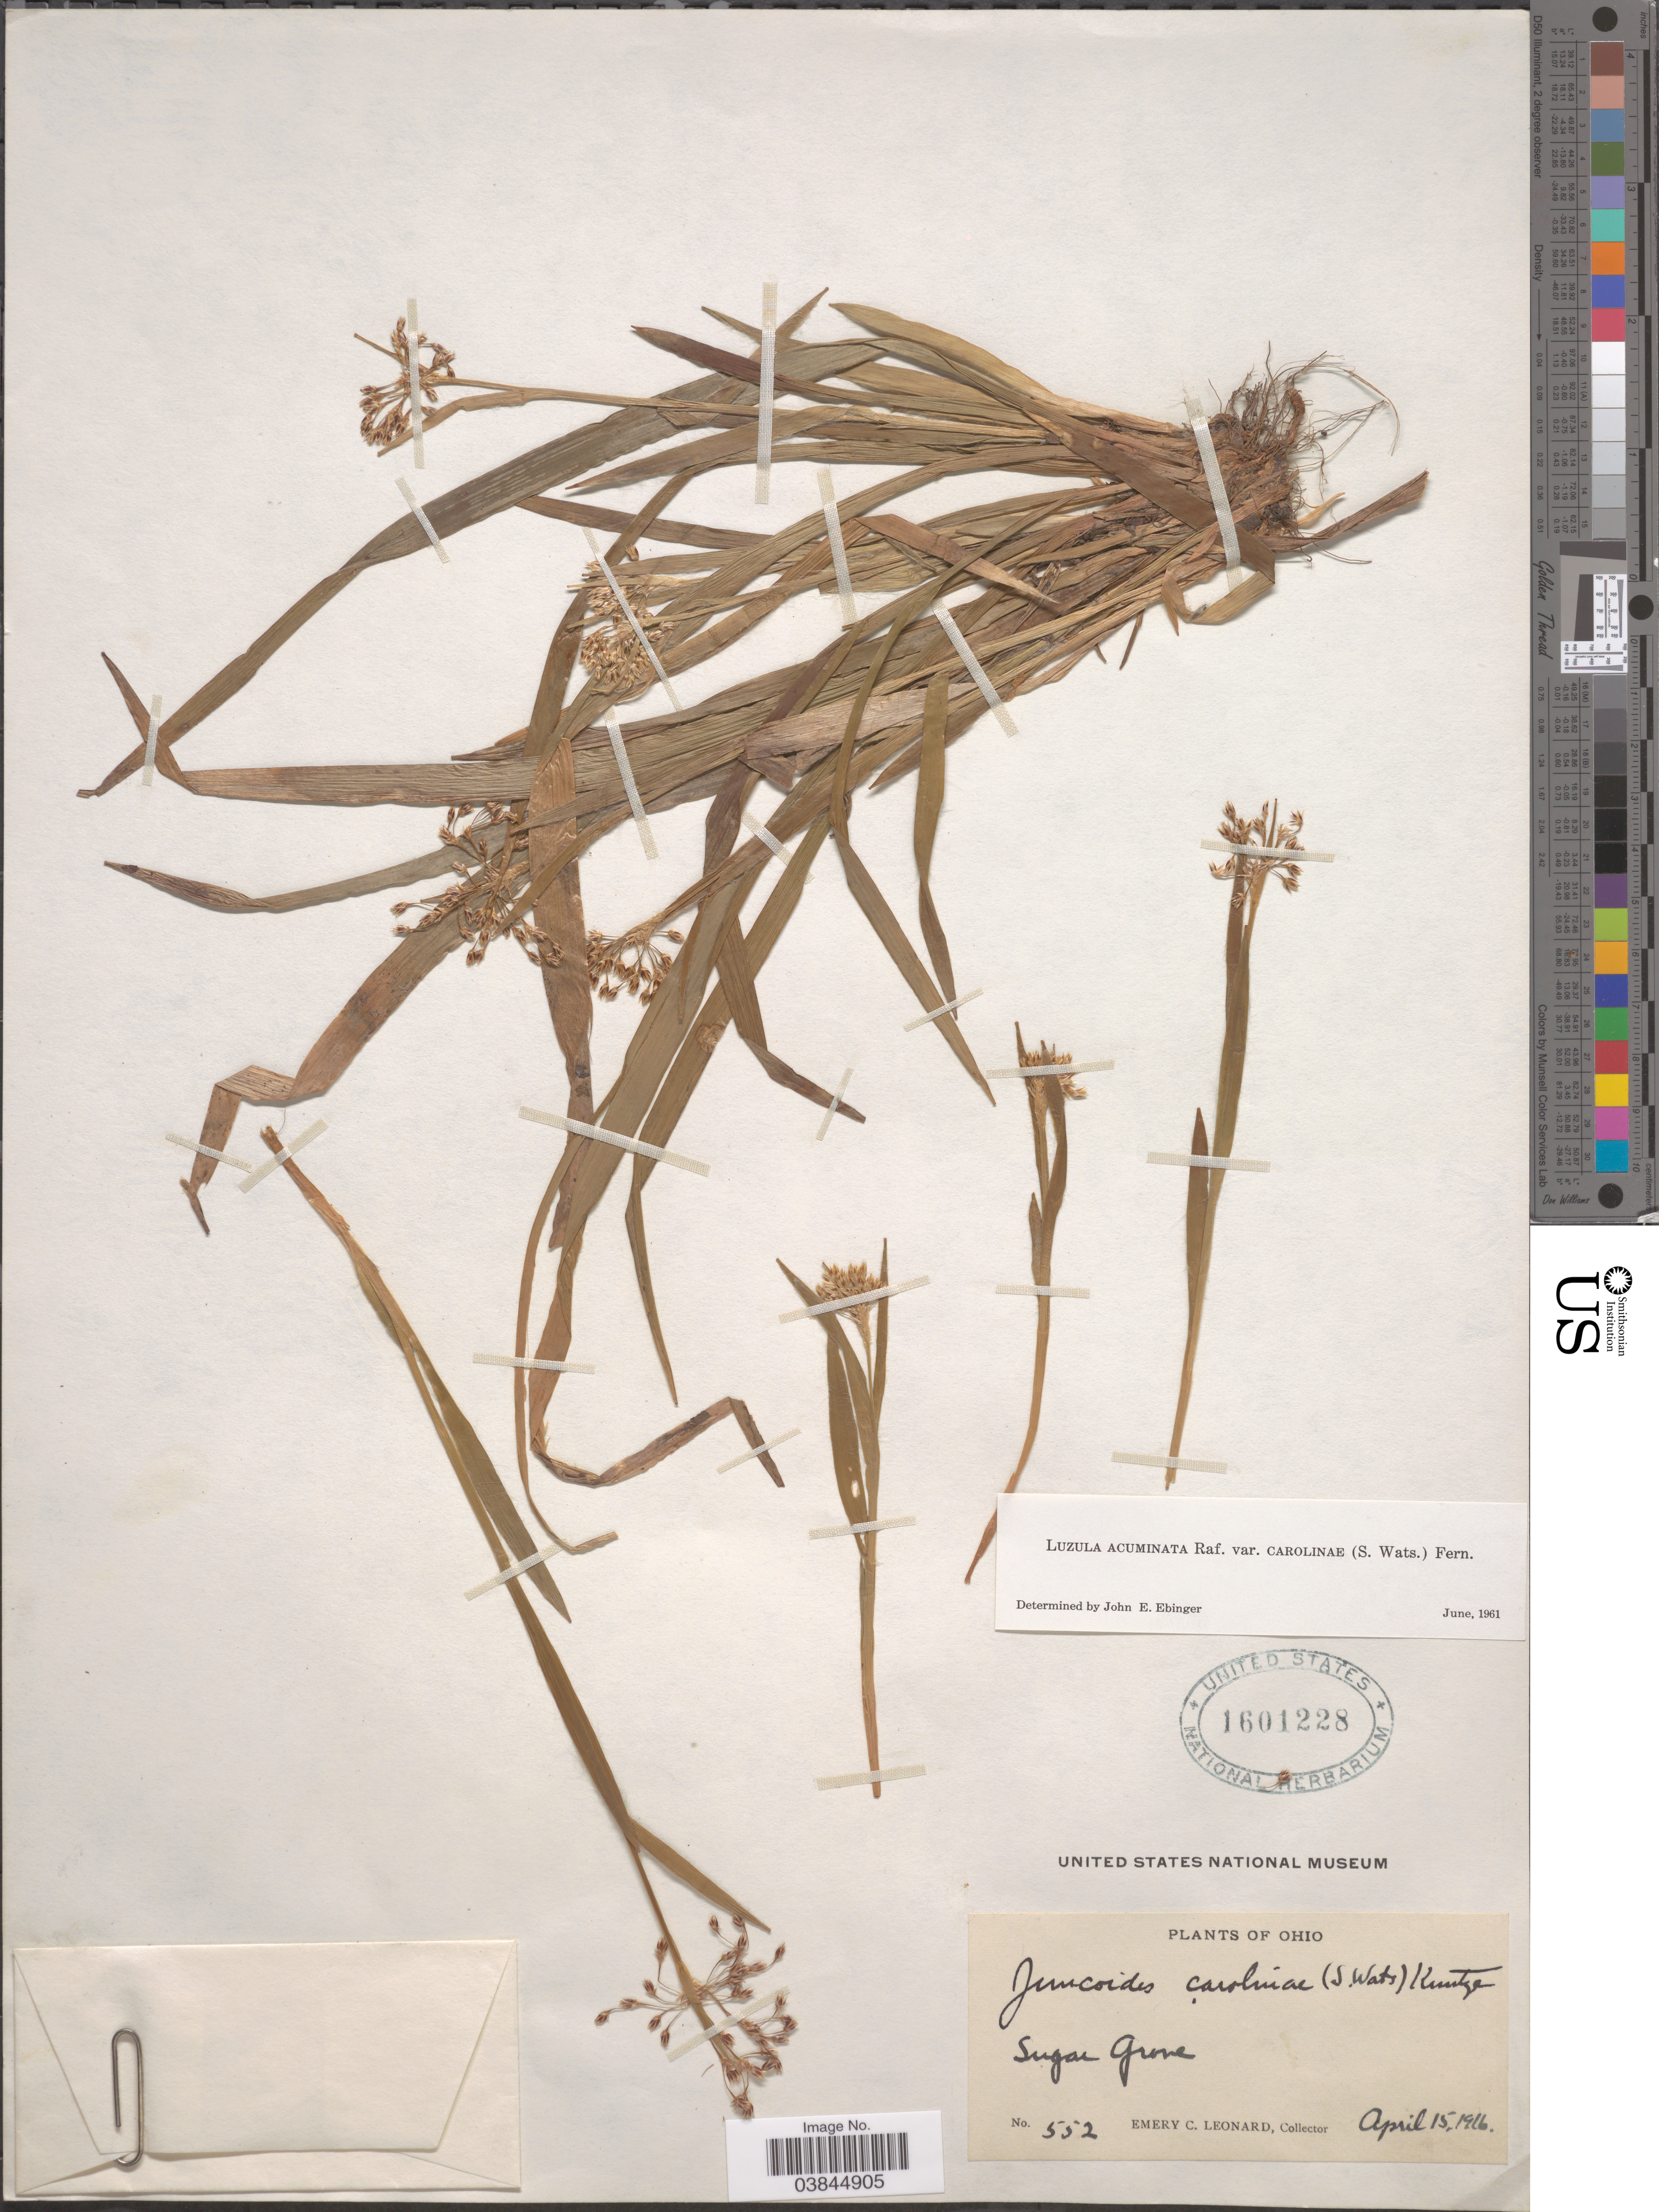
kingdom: Plantae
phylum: Tracheophyta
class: Liliopsida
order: Poales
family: Juncaceae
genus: Luzula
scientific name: Luzula acuminata var. carolinae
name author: (S. Watson) Fernald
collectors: E. C. Leonard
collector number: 552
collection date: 1916-04-15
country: United States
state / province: Ohio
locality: Sugar Grove.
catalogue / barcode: US 1601228